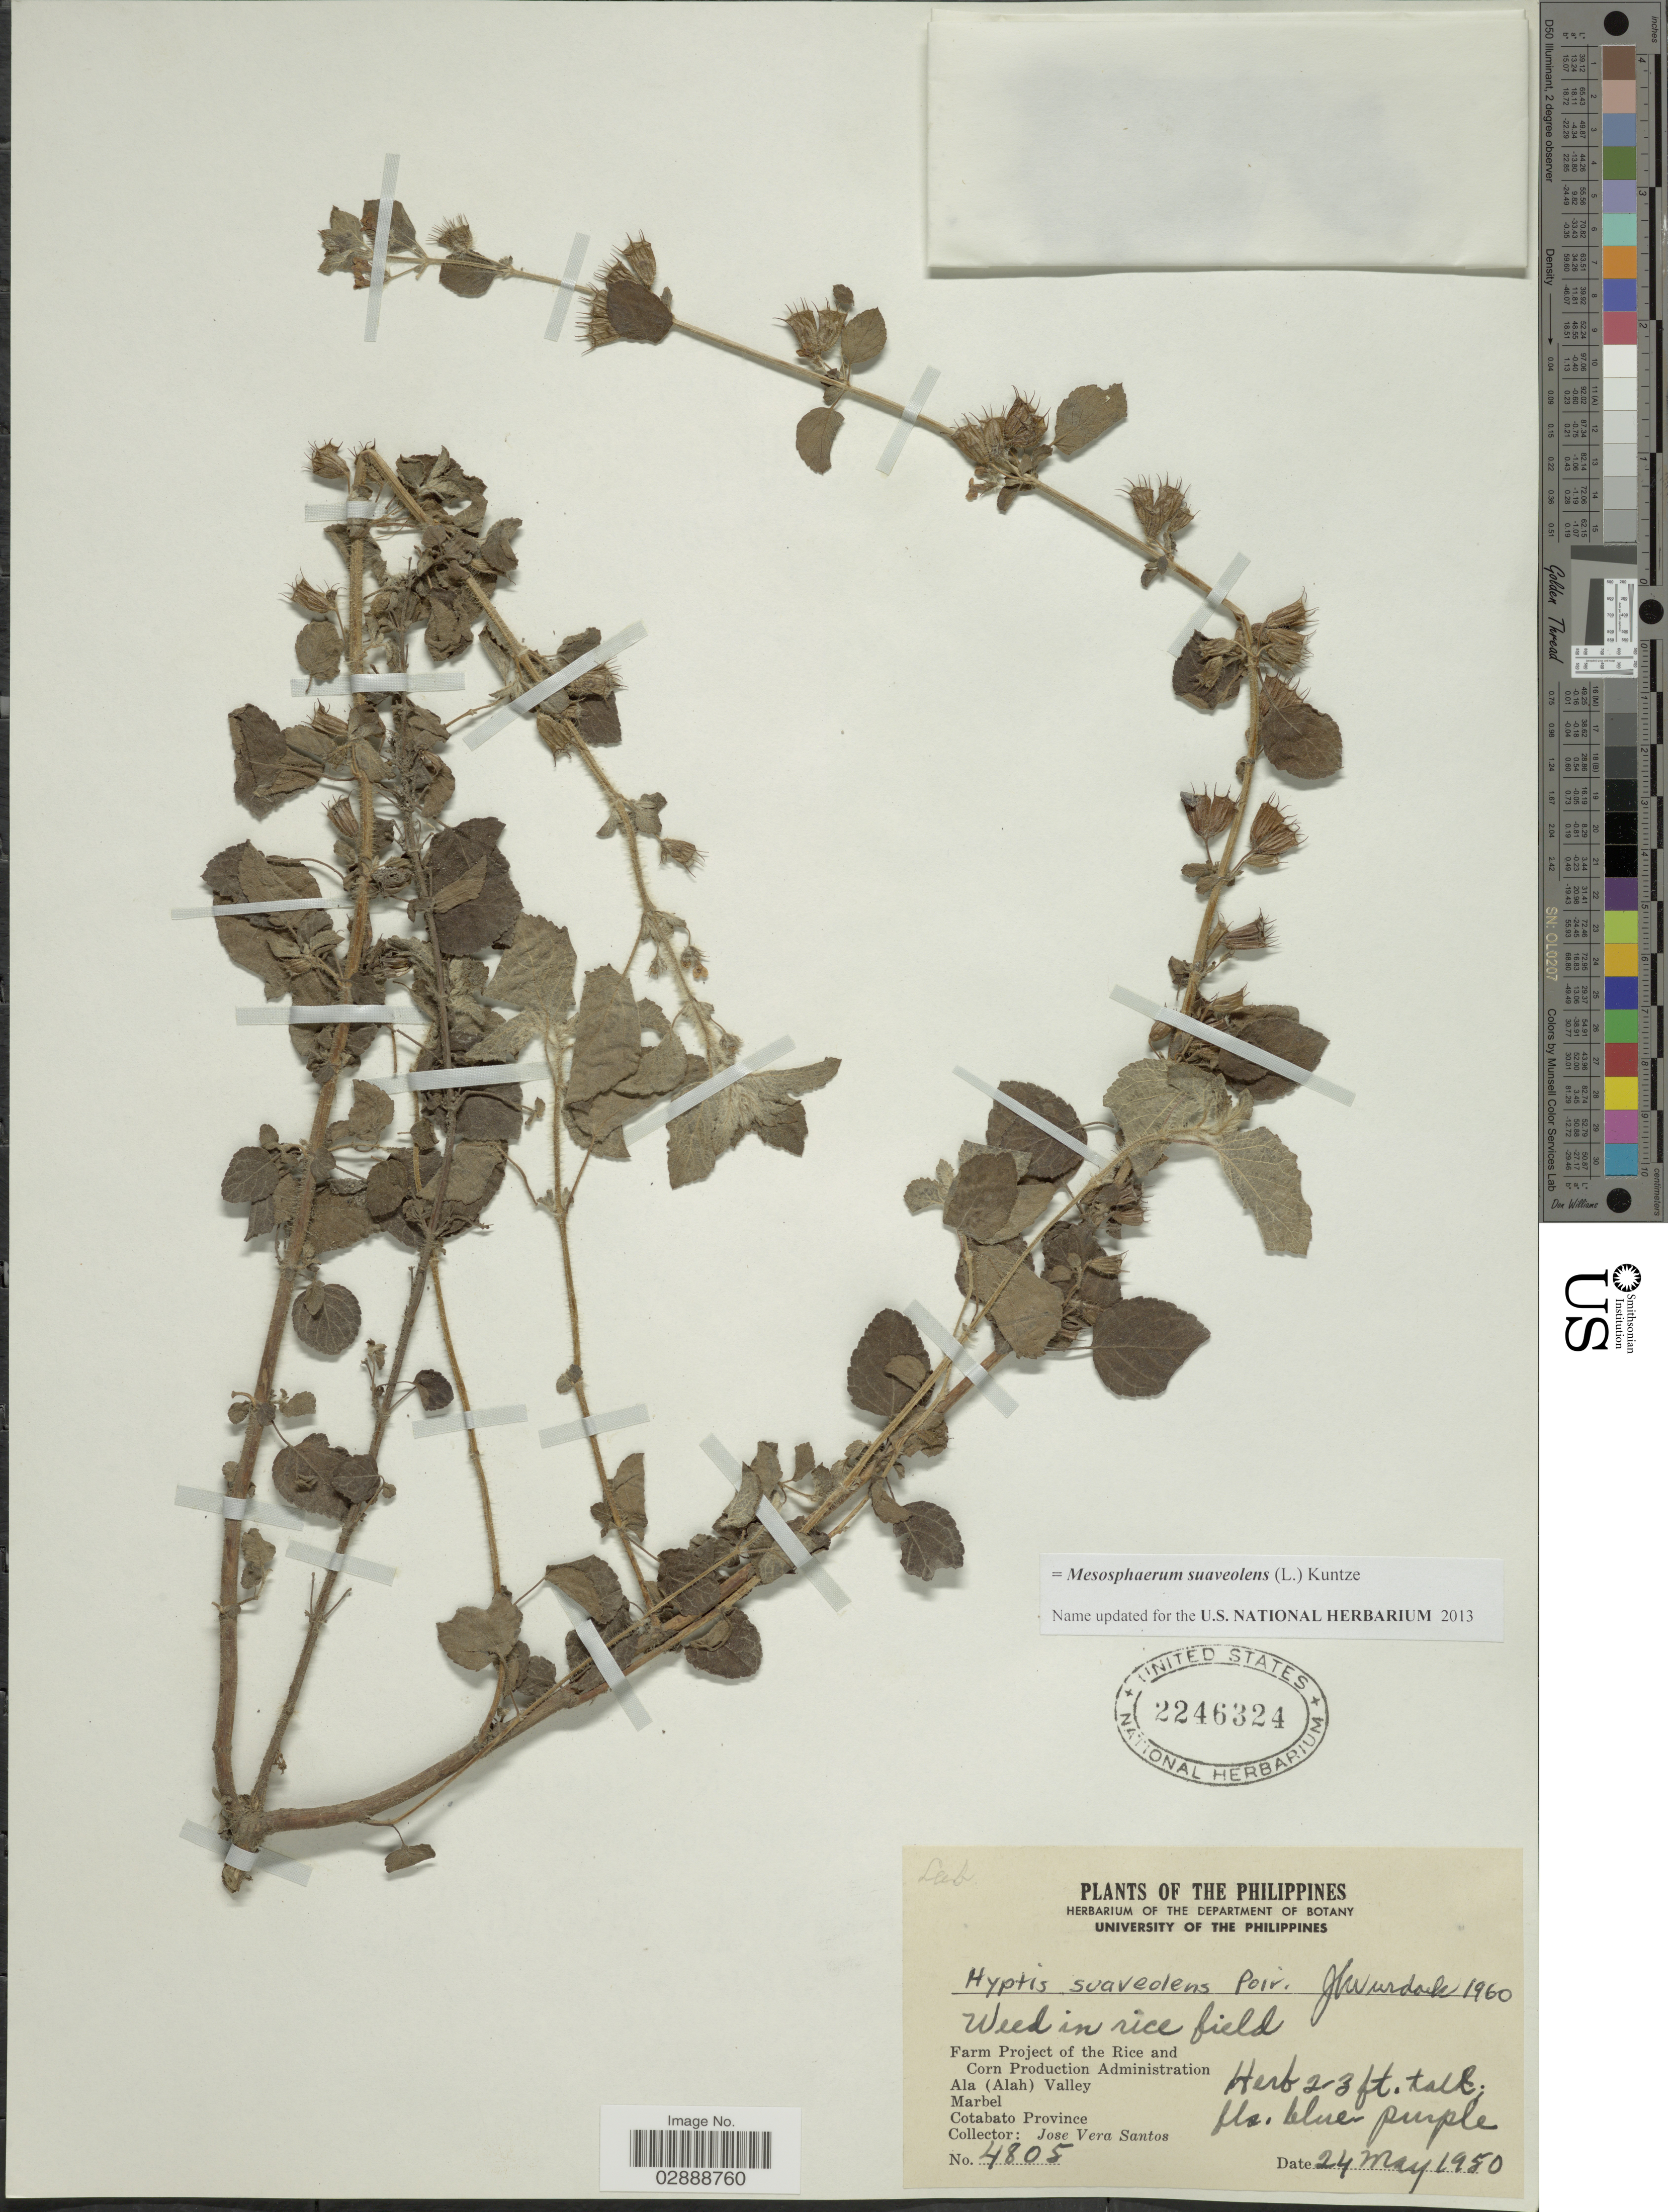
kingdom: Plantae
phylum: Tracheophyta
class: Magnoliopsida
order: Lamiales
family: Lamiaceae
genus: Mesosphaerum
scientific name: Mesosphaerum suaveolens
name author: (L.) Kuntze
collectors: J. V. Santos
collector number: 4805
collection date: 1950-05-24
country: Philippines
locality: Farm Project of the Rice and Corn Production Administration, Ala (Alah) Valley, Marbel, Cotabato Province.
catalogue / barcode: US 2246324